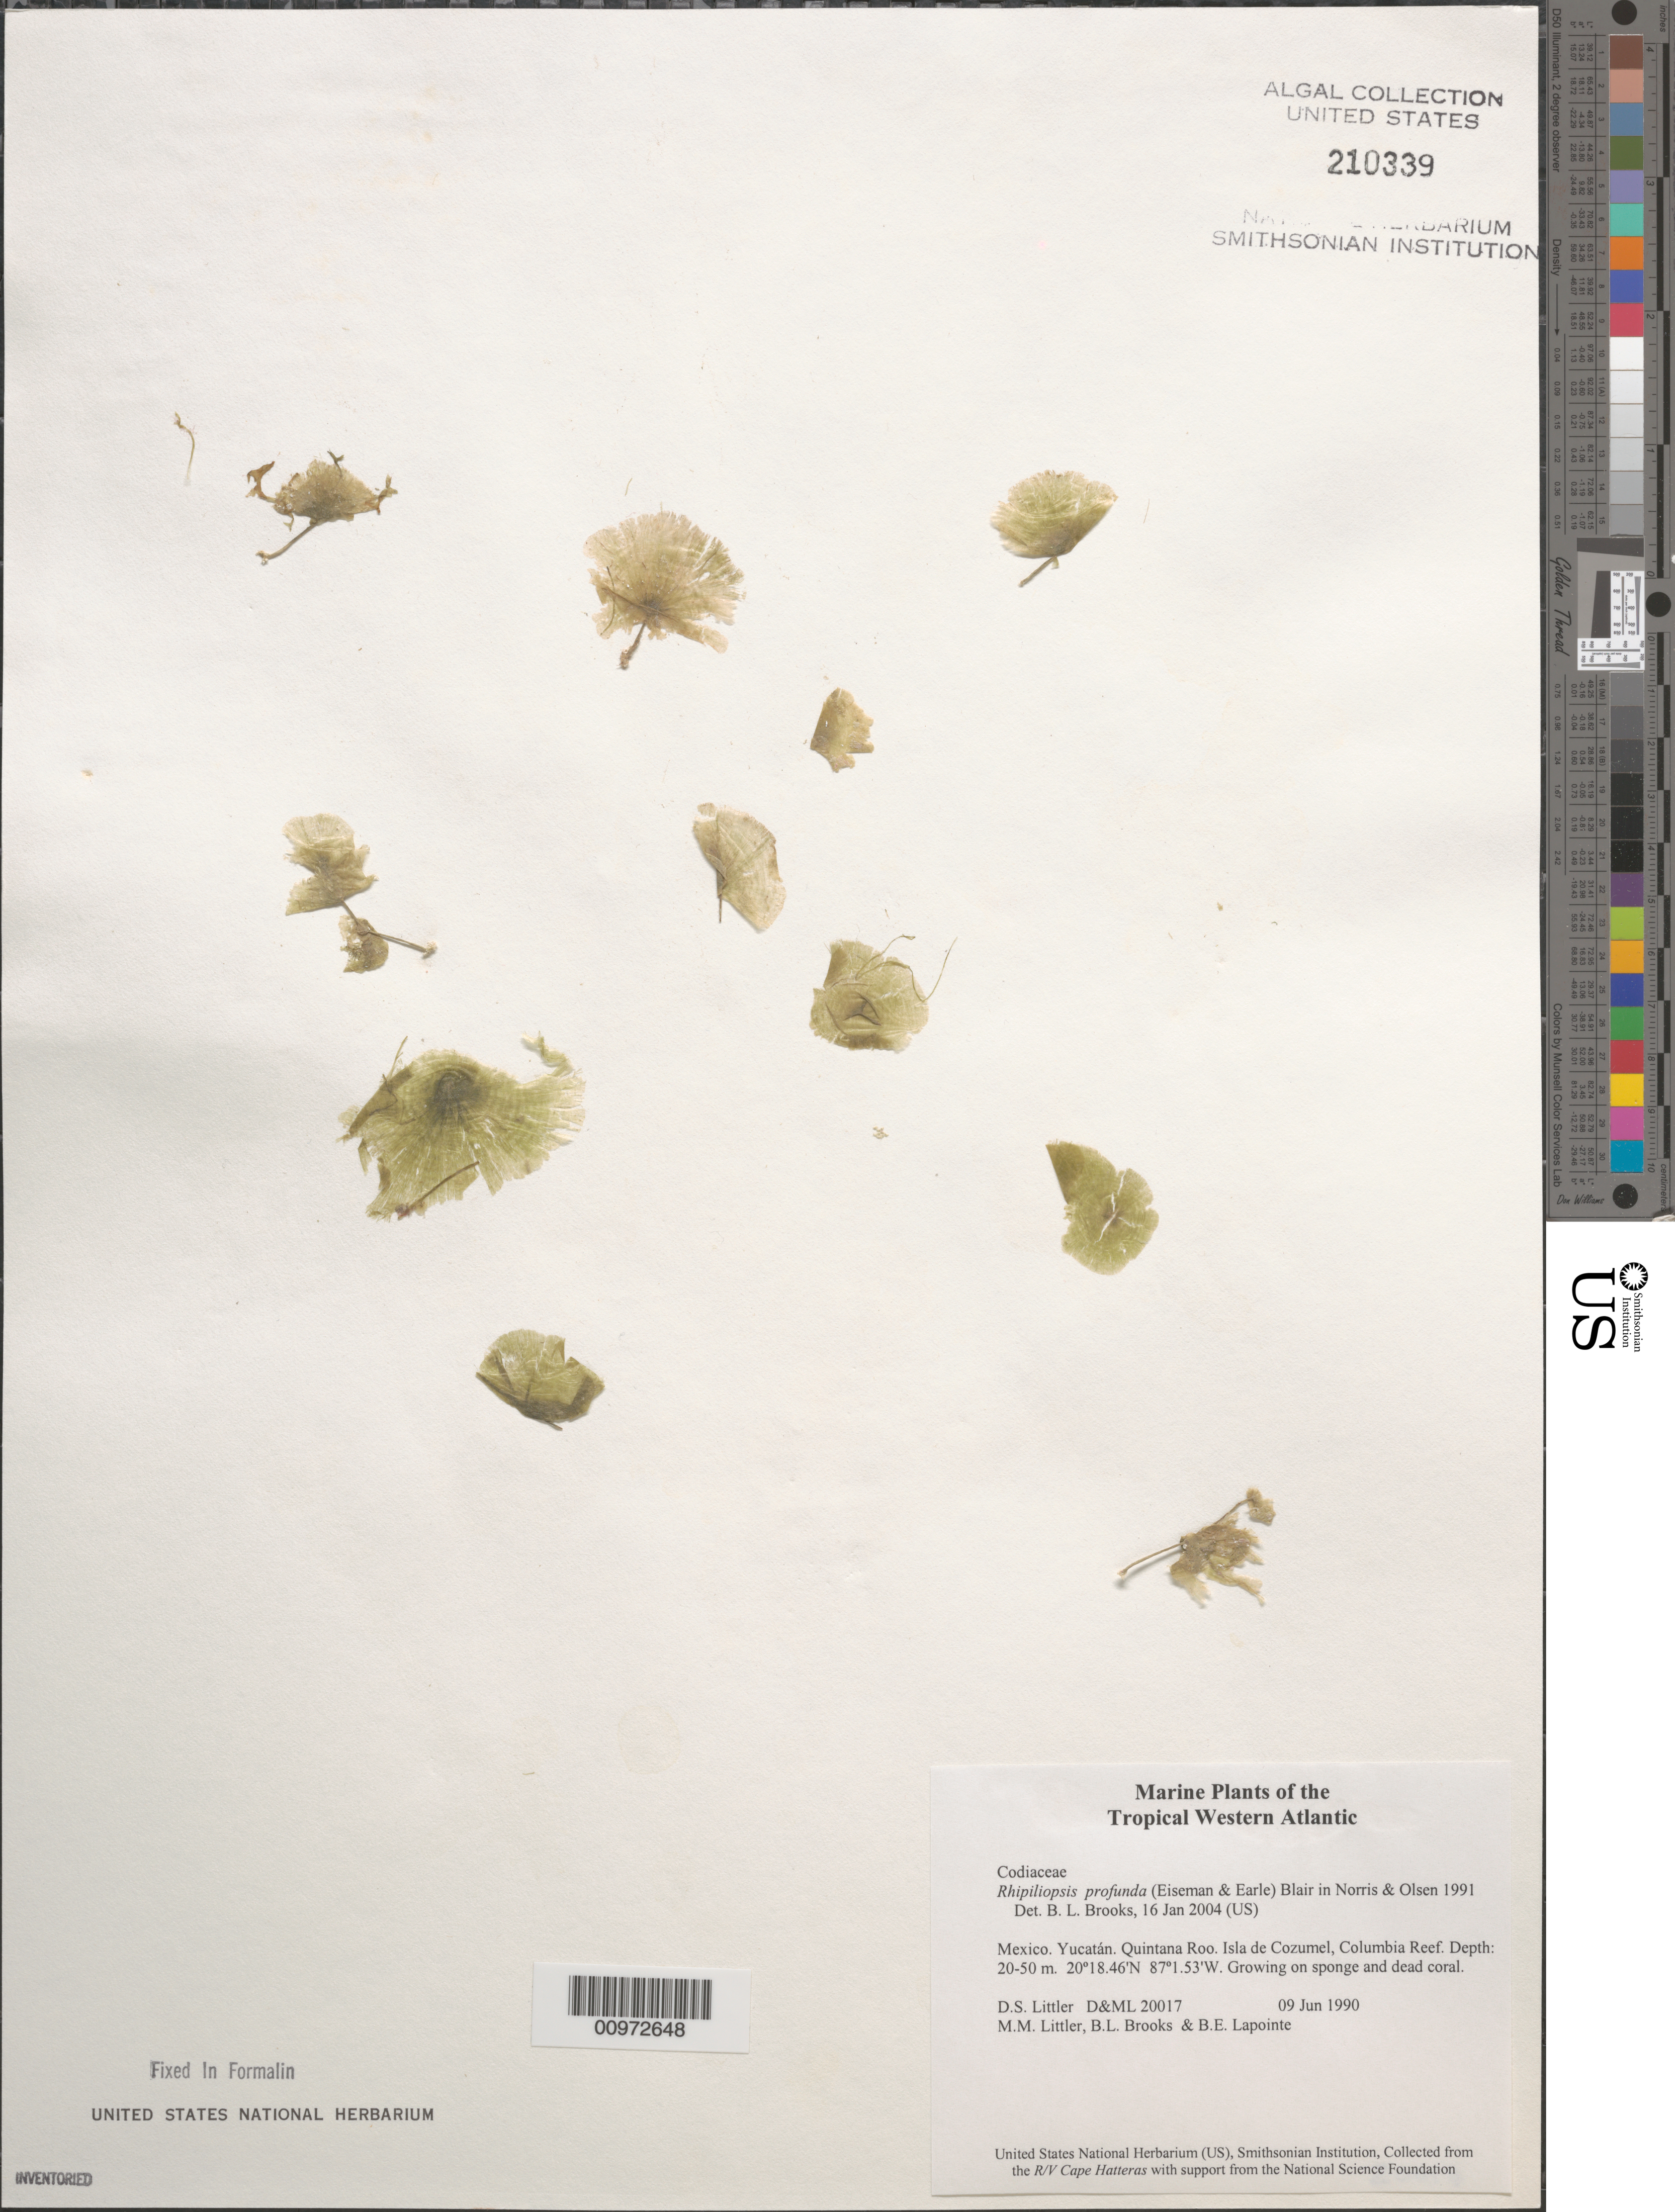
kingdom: Plantae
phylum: Chlorophyta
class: Ulvophyceae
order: Bryopsidales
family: Codiaceae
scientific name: Johnson-sea-linkia profunda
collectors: D. S. Littler, M. M. Littler, B. Brooks & B. Lapointe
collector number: D&ML 20017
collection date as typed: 09 Jun 1990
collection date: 1990-06-09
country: Mexico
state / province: Quintana Roo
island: Isla Cozumel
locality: Columbia Reef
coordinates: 20 18.46'N, 87 1.53'W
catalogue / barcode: US 210339